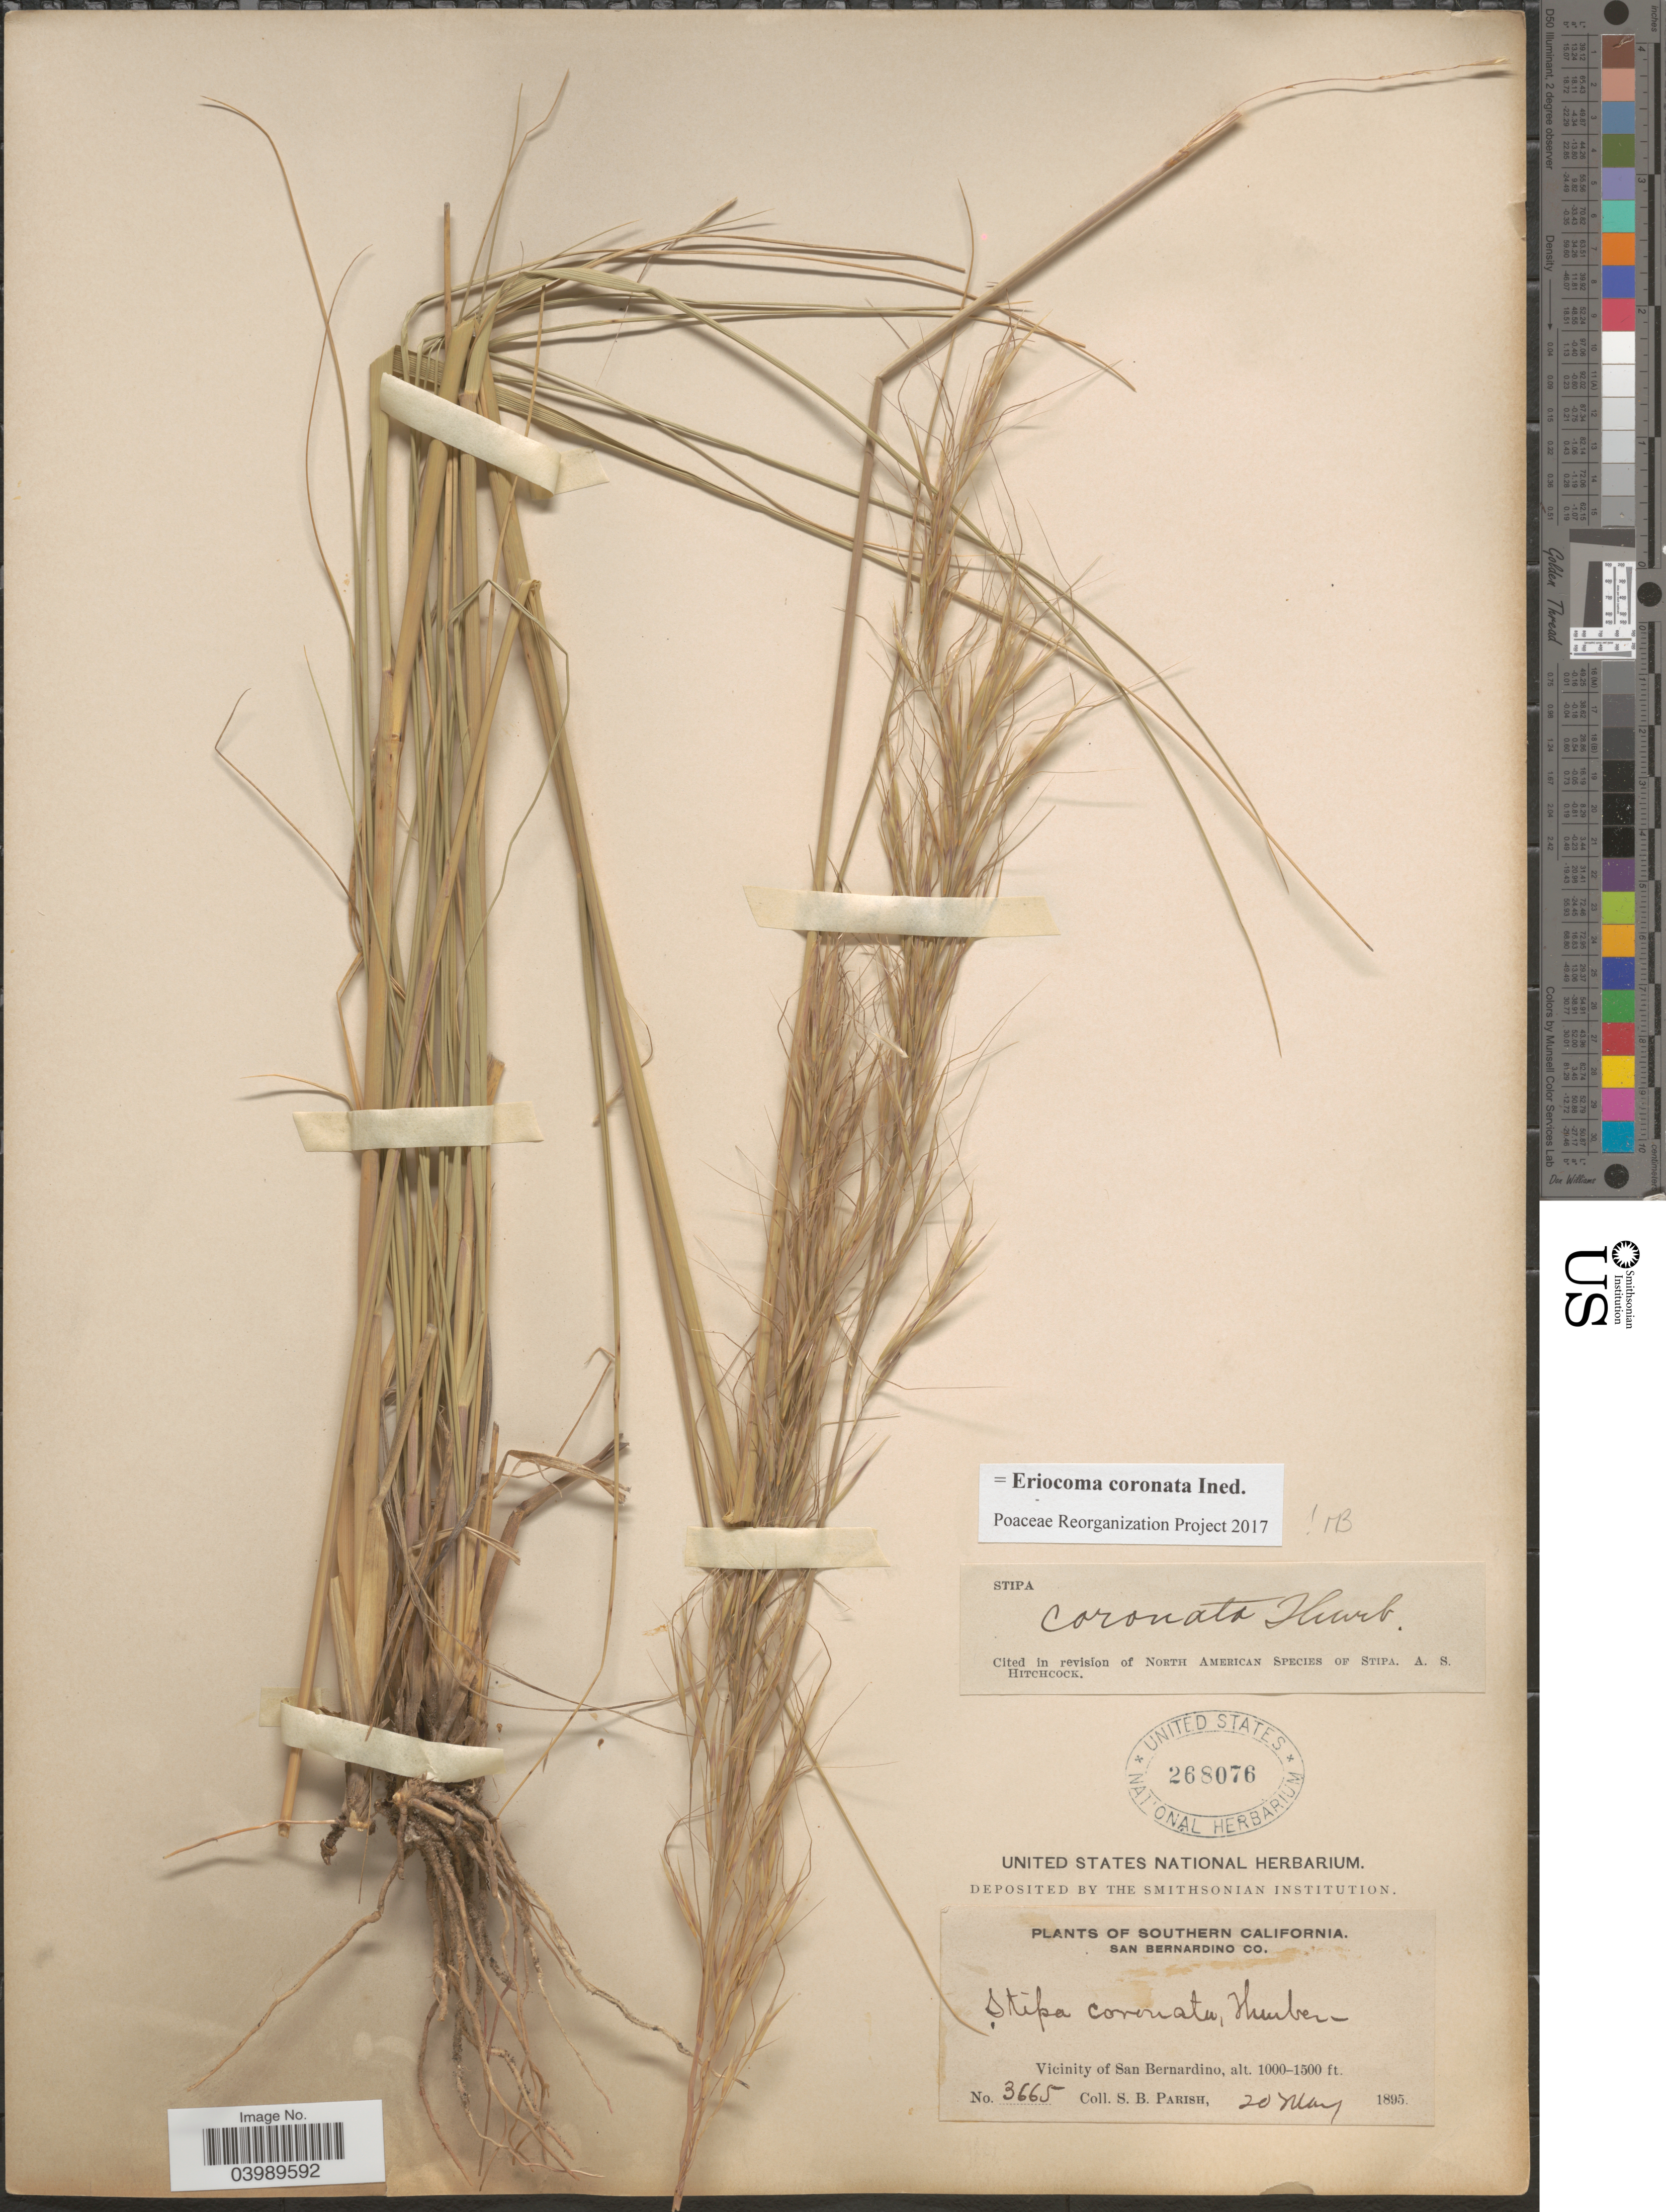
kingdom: Plantae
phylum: Tracheophyta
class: Liliopsida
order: Poales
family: Poaceae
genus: Eriocoma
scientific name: Eriocoma coronata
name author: (Thurb.) Romasch.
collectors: S. B. Parish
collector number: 3665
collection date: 1895-05-20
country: United States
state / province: California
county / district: San Bernardino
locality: Southern California. San Bernardino Co. Vicinity of San Bernardino.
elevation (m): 305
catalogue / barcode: US 268076